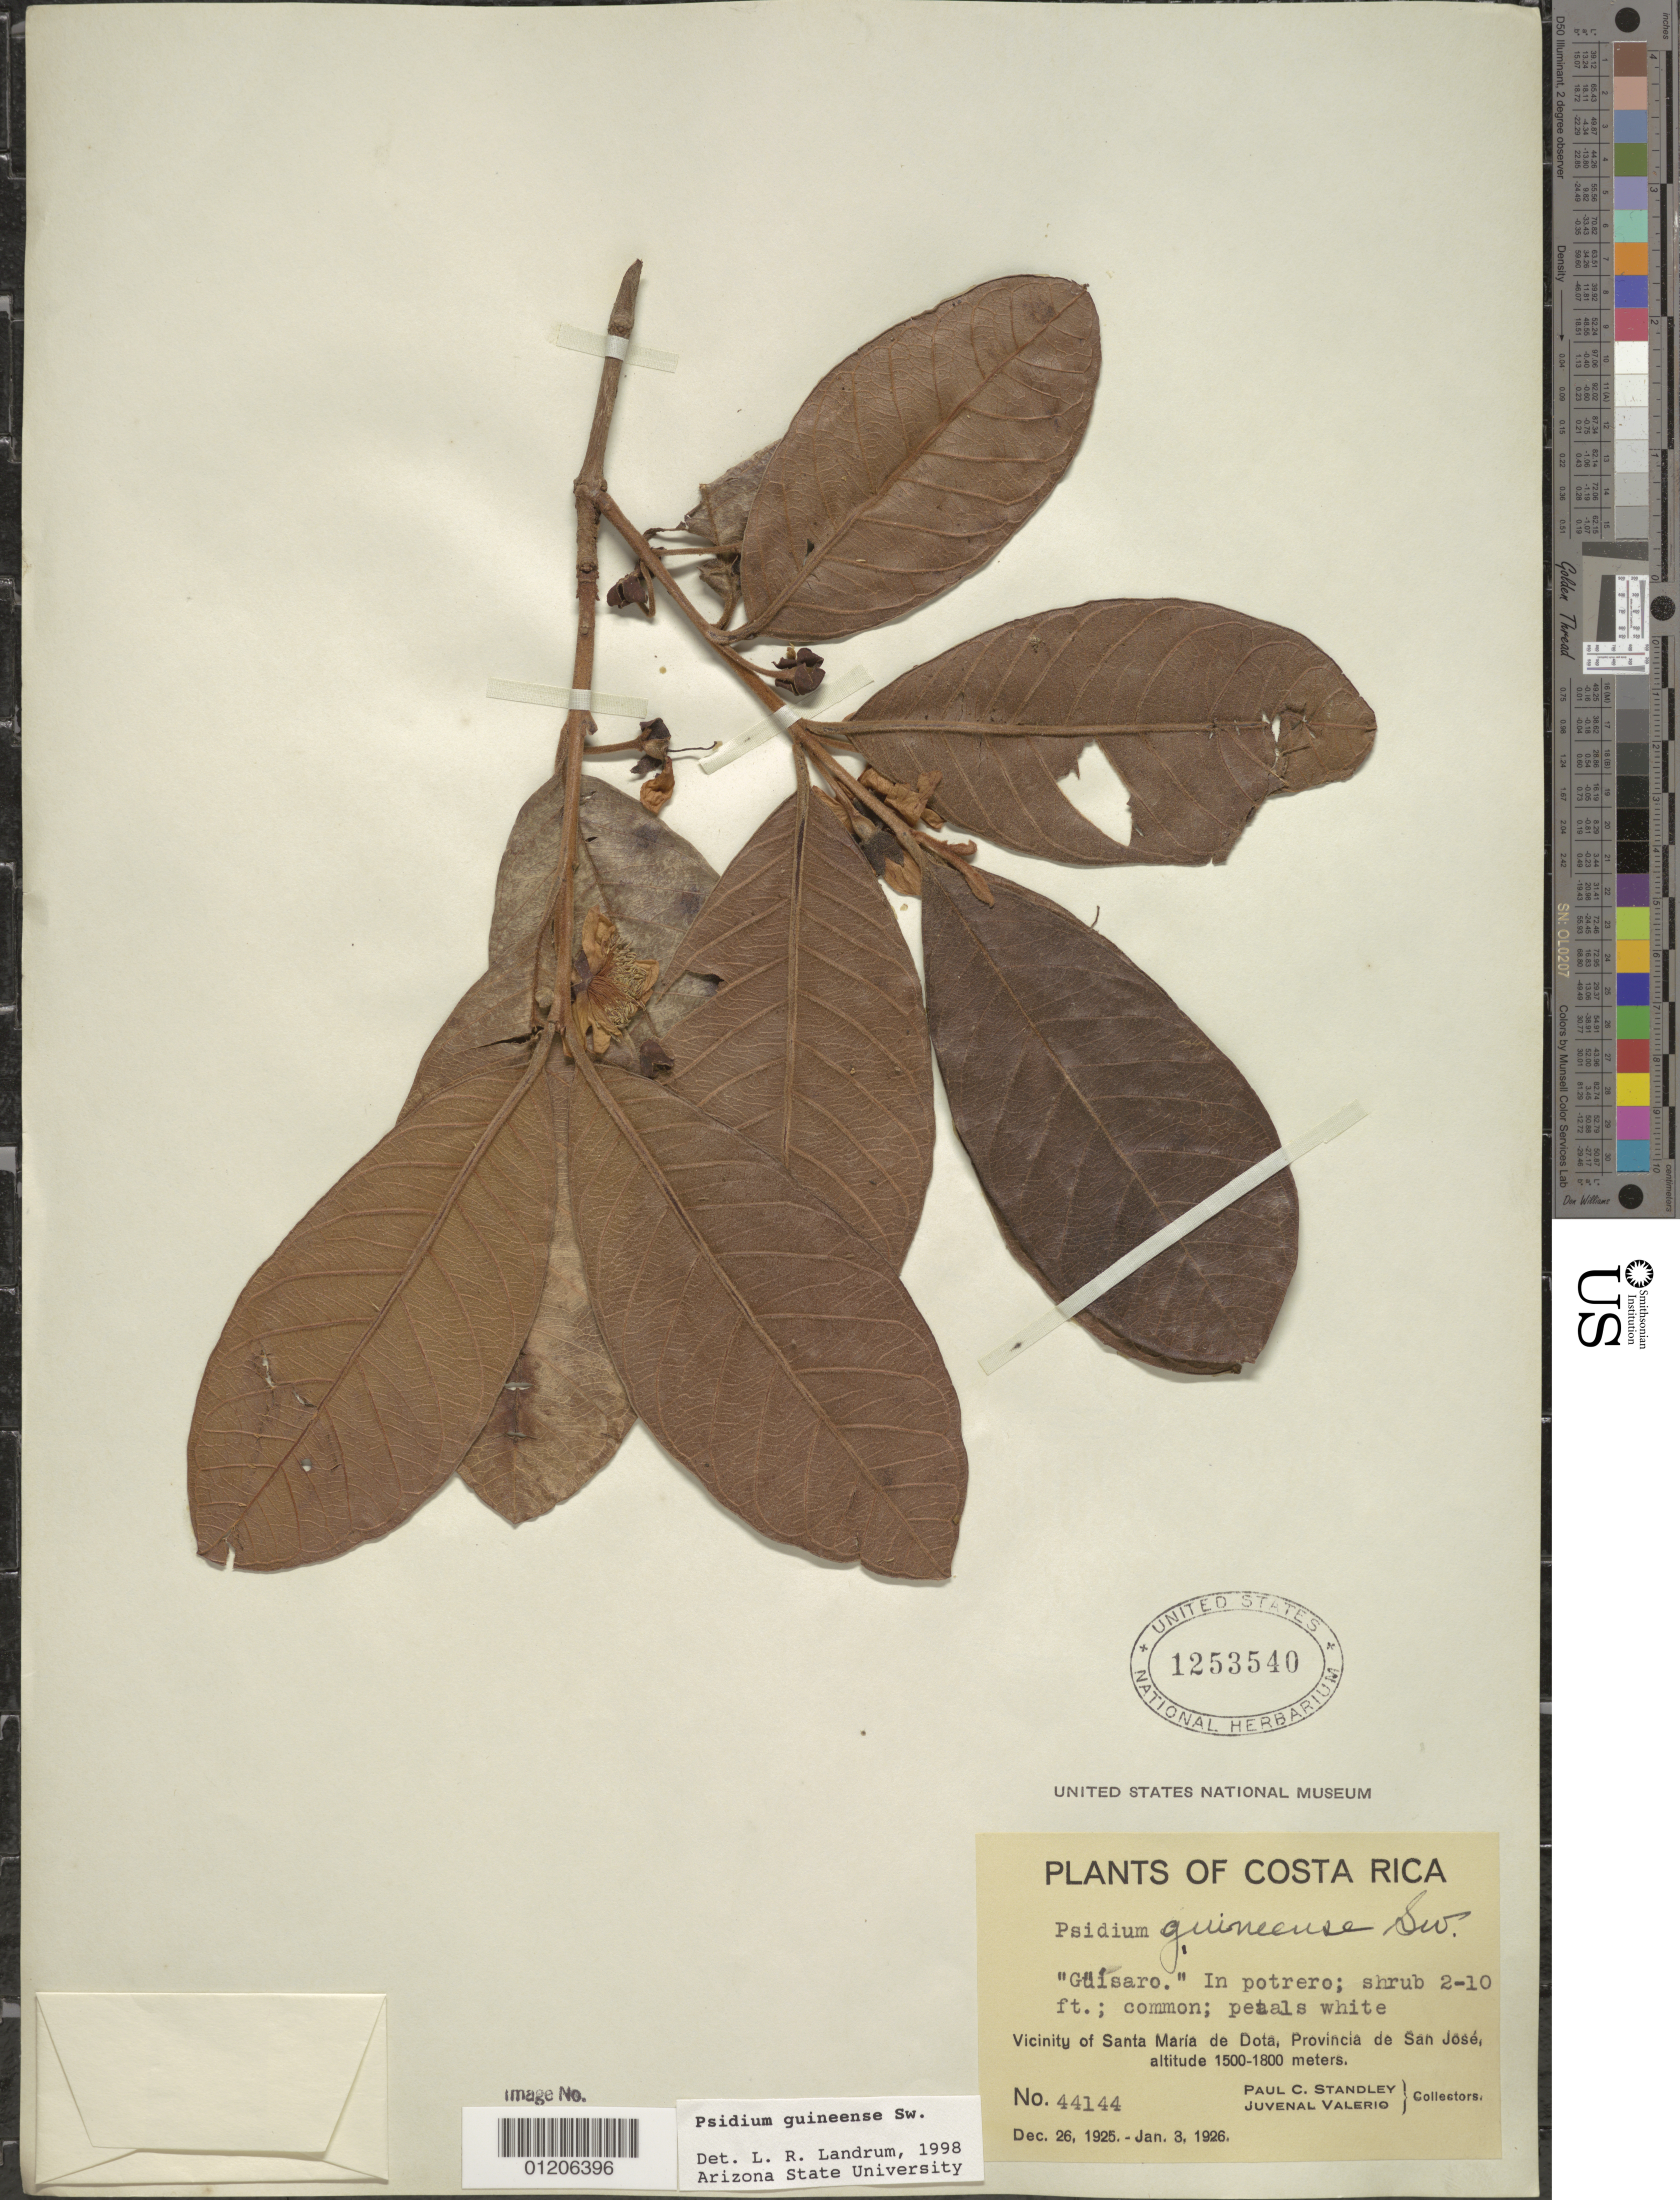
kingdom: Plantae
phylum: Tracheophyta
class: Magnoliopsida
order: Myrtales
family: Myrtaceae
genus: Psidium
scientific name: Psidium guineense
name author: Sw.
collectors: P. C. Standley & J. Valerio R.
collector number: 44144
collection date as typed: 26 Dec 1925 to 03 Jan 1926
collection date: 1925-12-26/1926-01-03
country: Costa Rica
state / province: San José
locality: Vicinity of Santa Maria de Dota.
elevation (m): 1500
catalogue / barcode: US 1253540